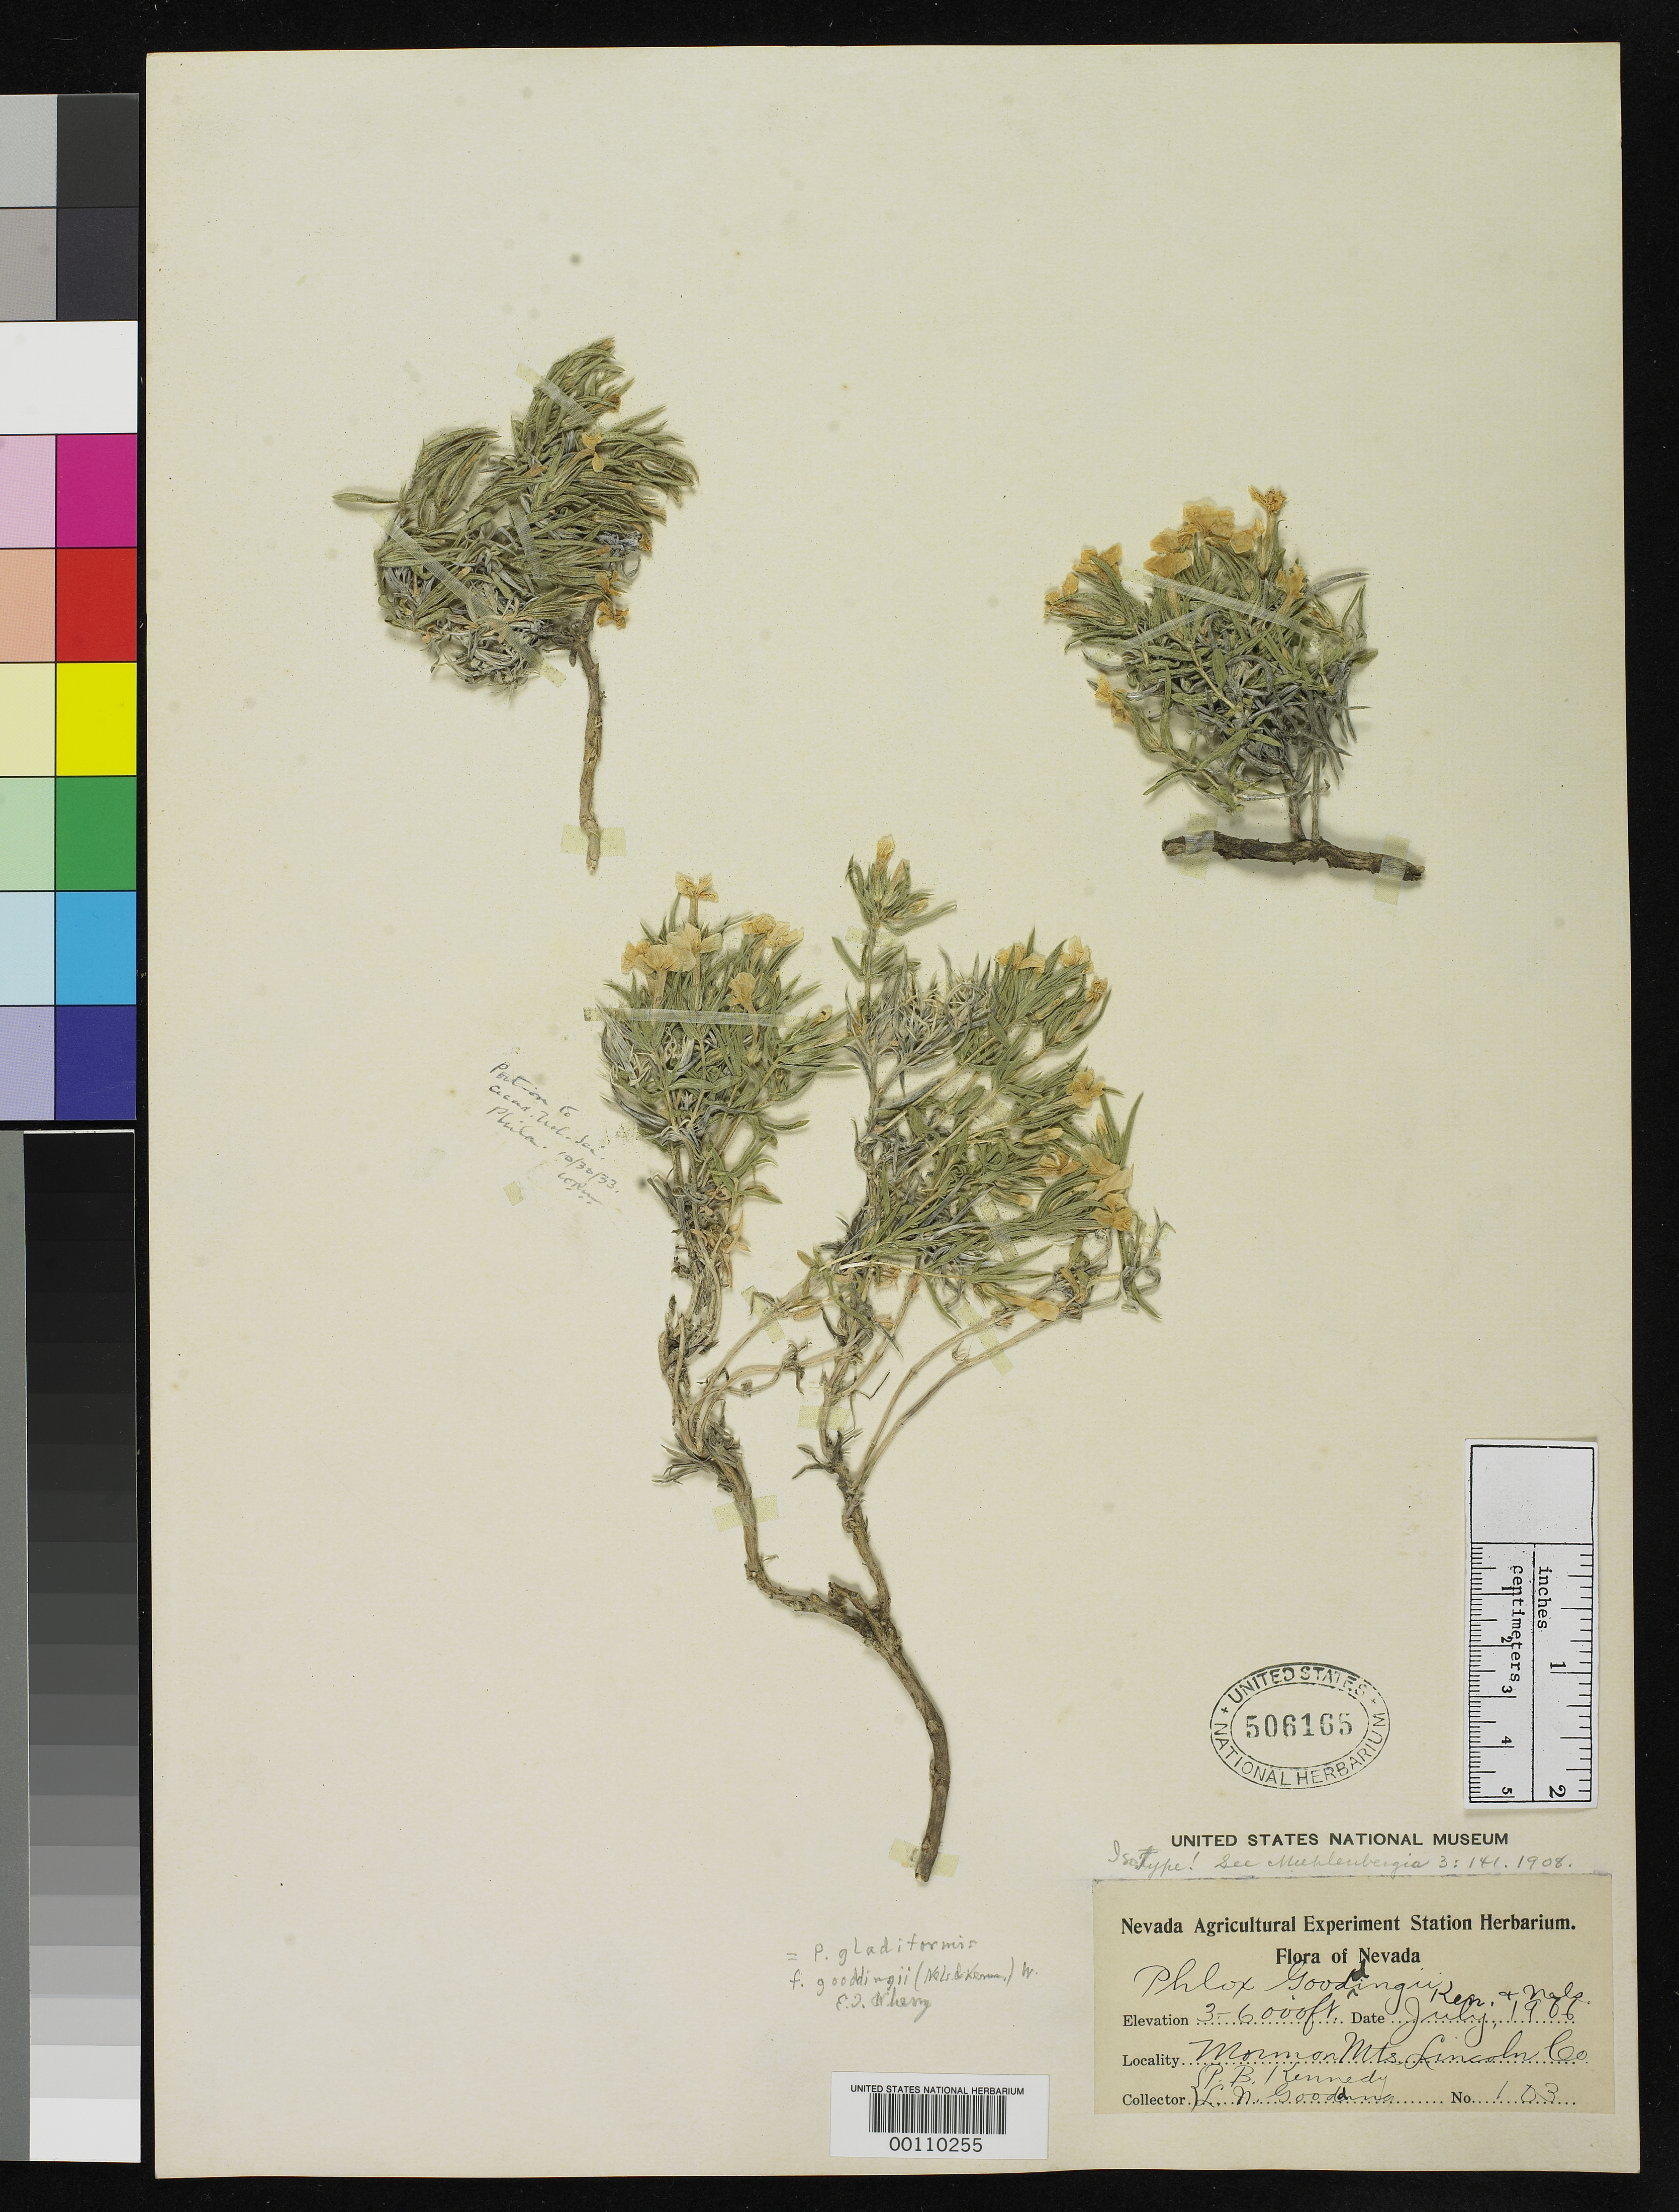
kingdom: Plantae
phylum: Tracheophyta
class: Magnoliopsida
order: Ericales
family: Polemoniaceae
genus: Phlox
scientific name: Phlox gooddingii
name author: A. Nelson & P.B. Kenn.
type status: Isotype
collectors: P. B. Kennedy & L. N. Goodding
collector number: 103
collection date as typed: Jul 1906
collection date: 1906-07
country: United States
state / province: Nevada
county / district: Lincoln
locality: Mormon Mts.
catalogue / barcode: US 506165